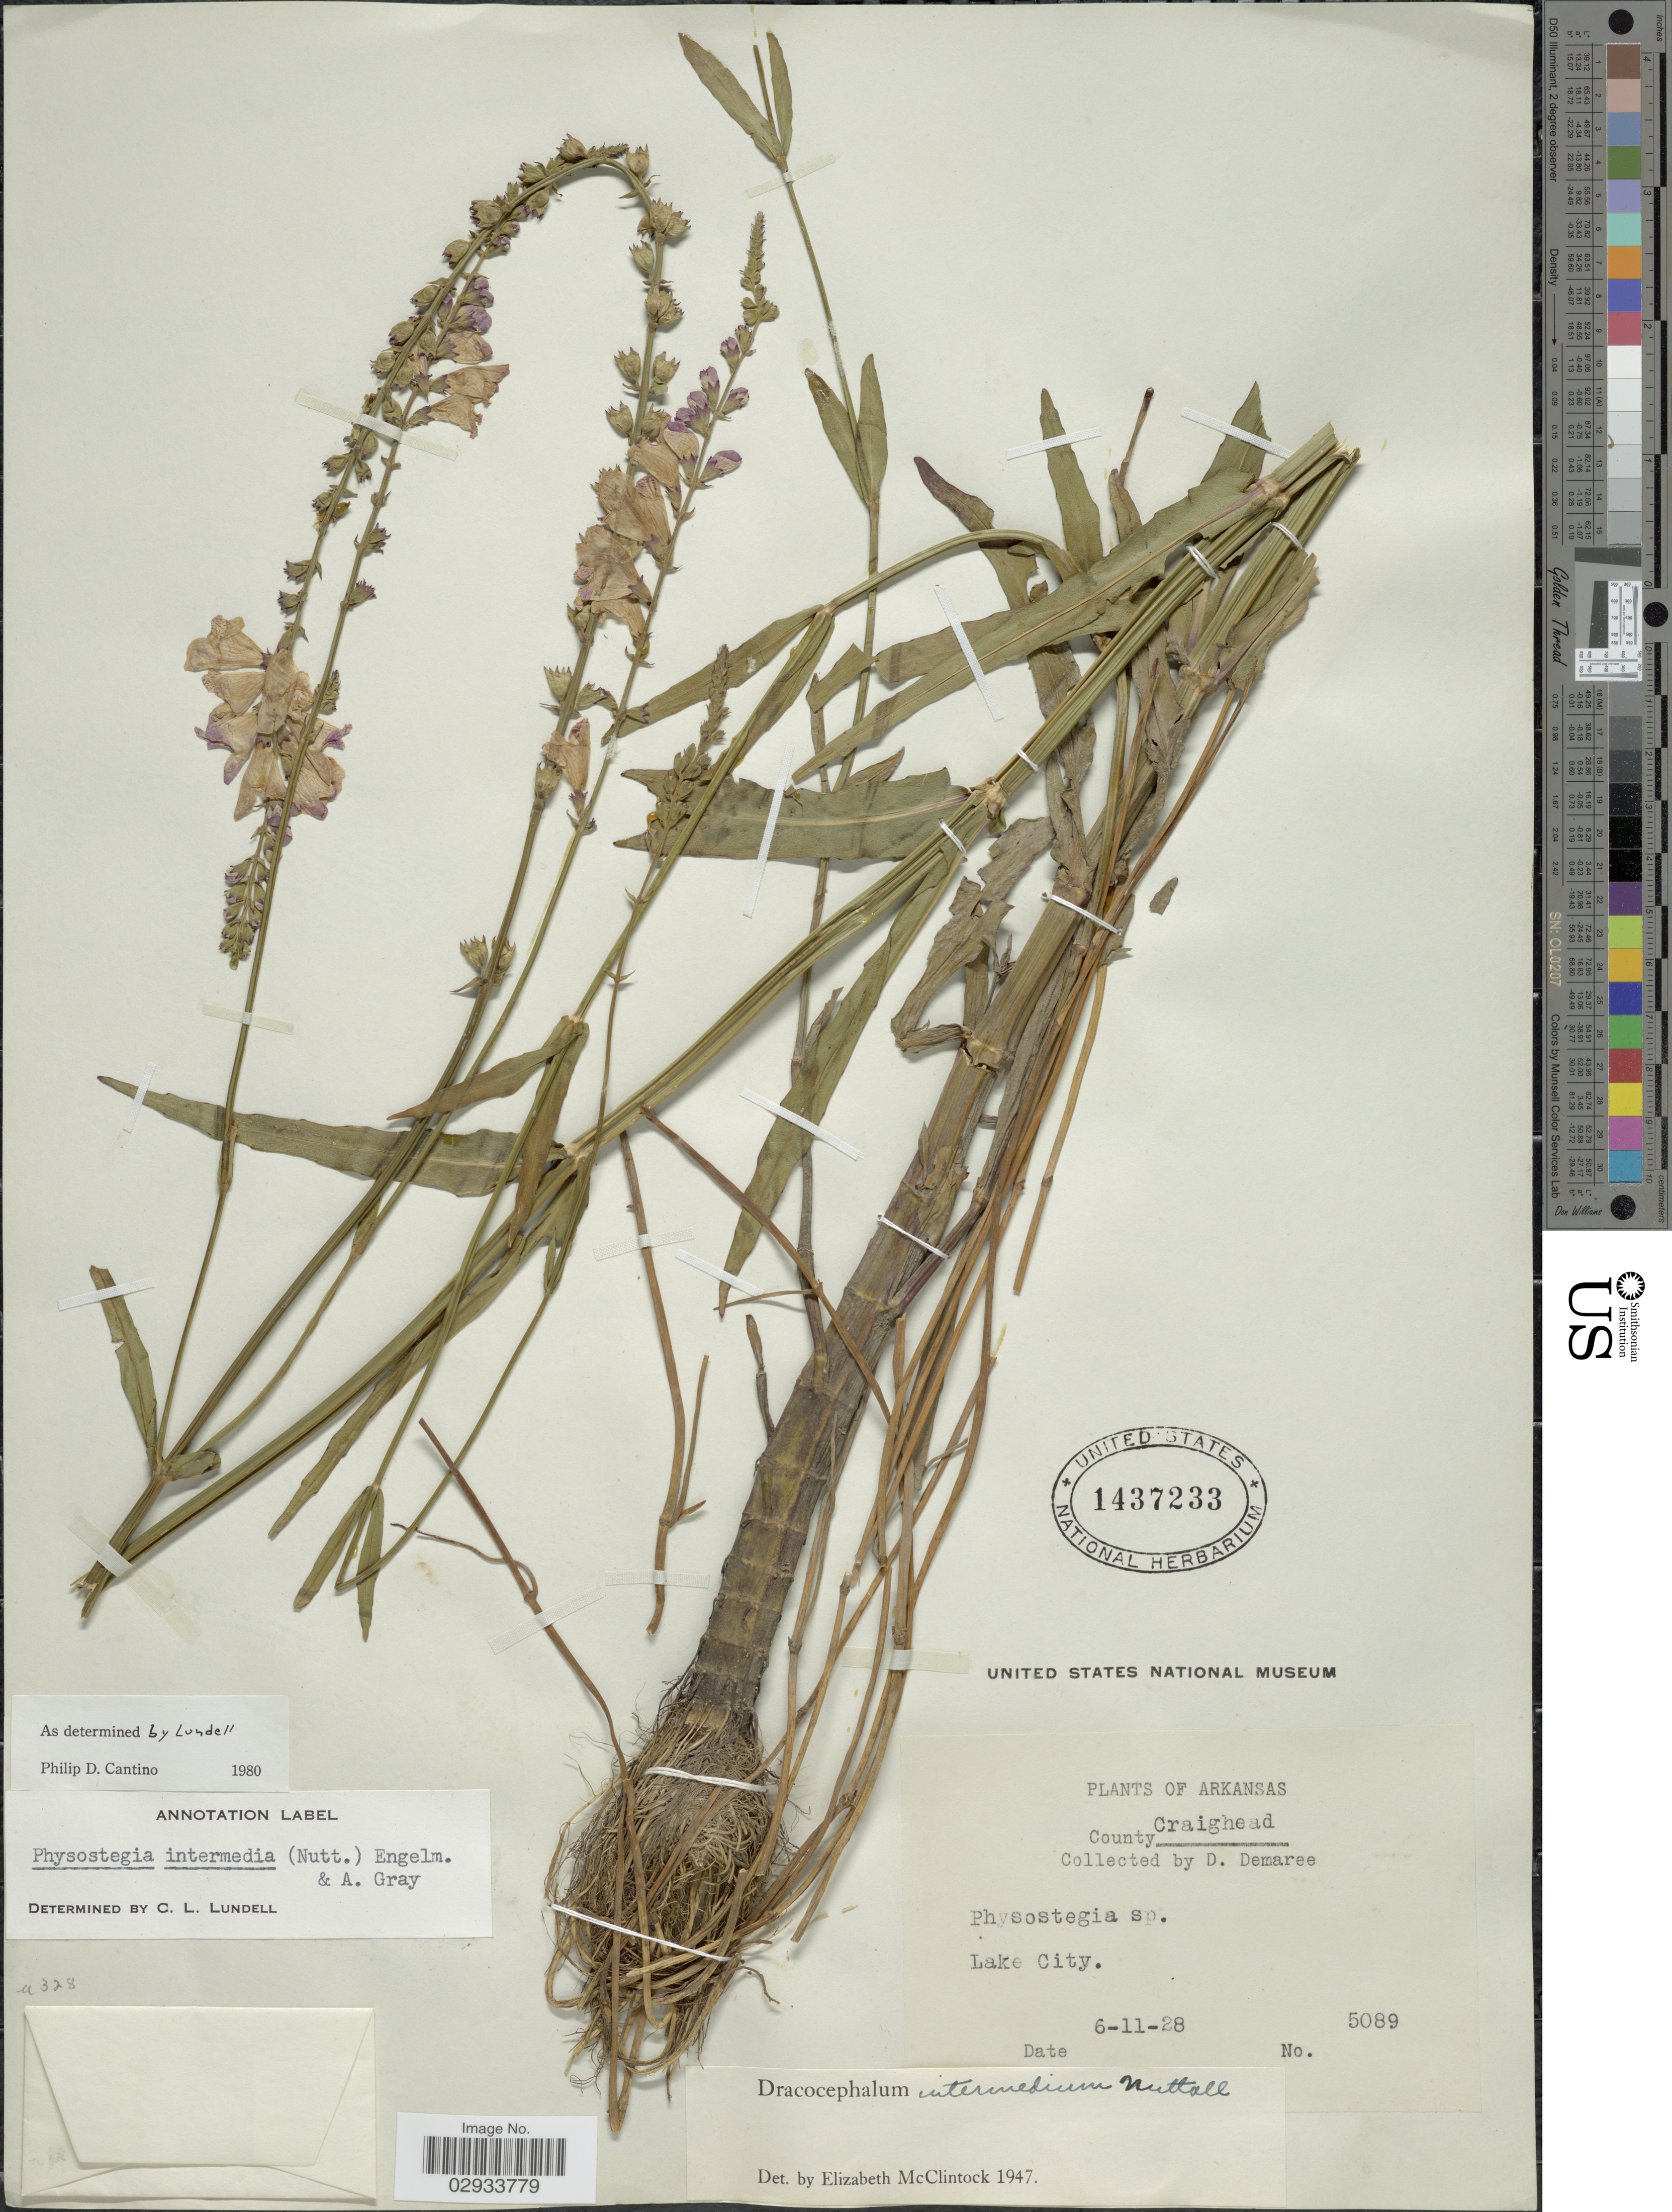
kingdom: Plantae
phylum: Tracheophyta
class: Magnoliopsida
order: Lamiales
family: Lamiaceae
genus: Physostegia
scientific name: Physostegia intermedia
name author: (Nutt.) Engelm. & A. Gray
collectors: D. Demaree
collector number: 5089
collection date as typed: Transcribed d/m/y: 11/6/28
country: United States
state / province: Arkansas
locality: County Craighead, Lake City.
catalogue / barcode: US 1437233